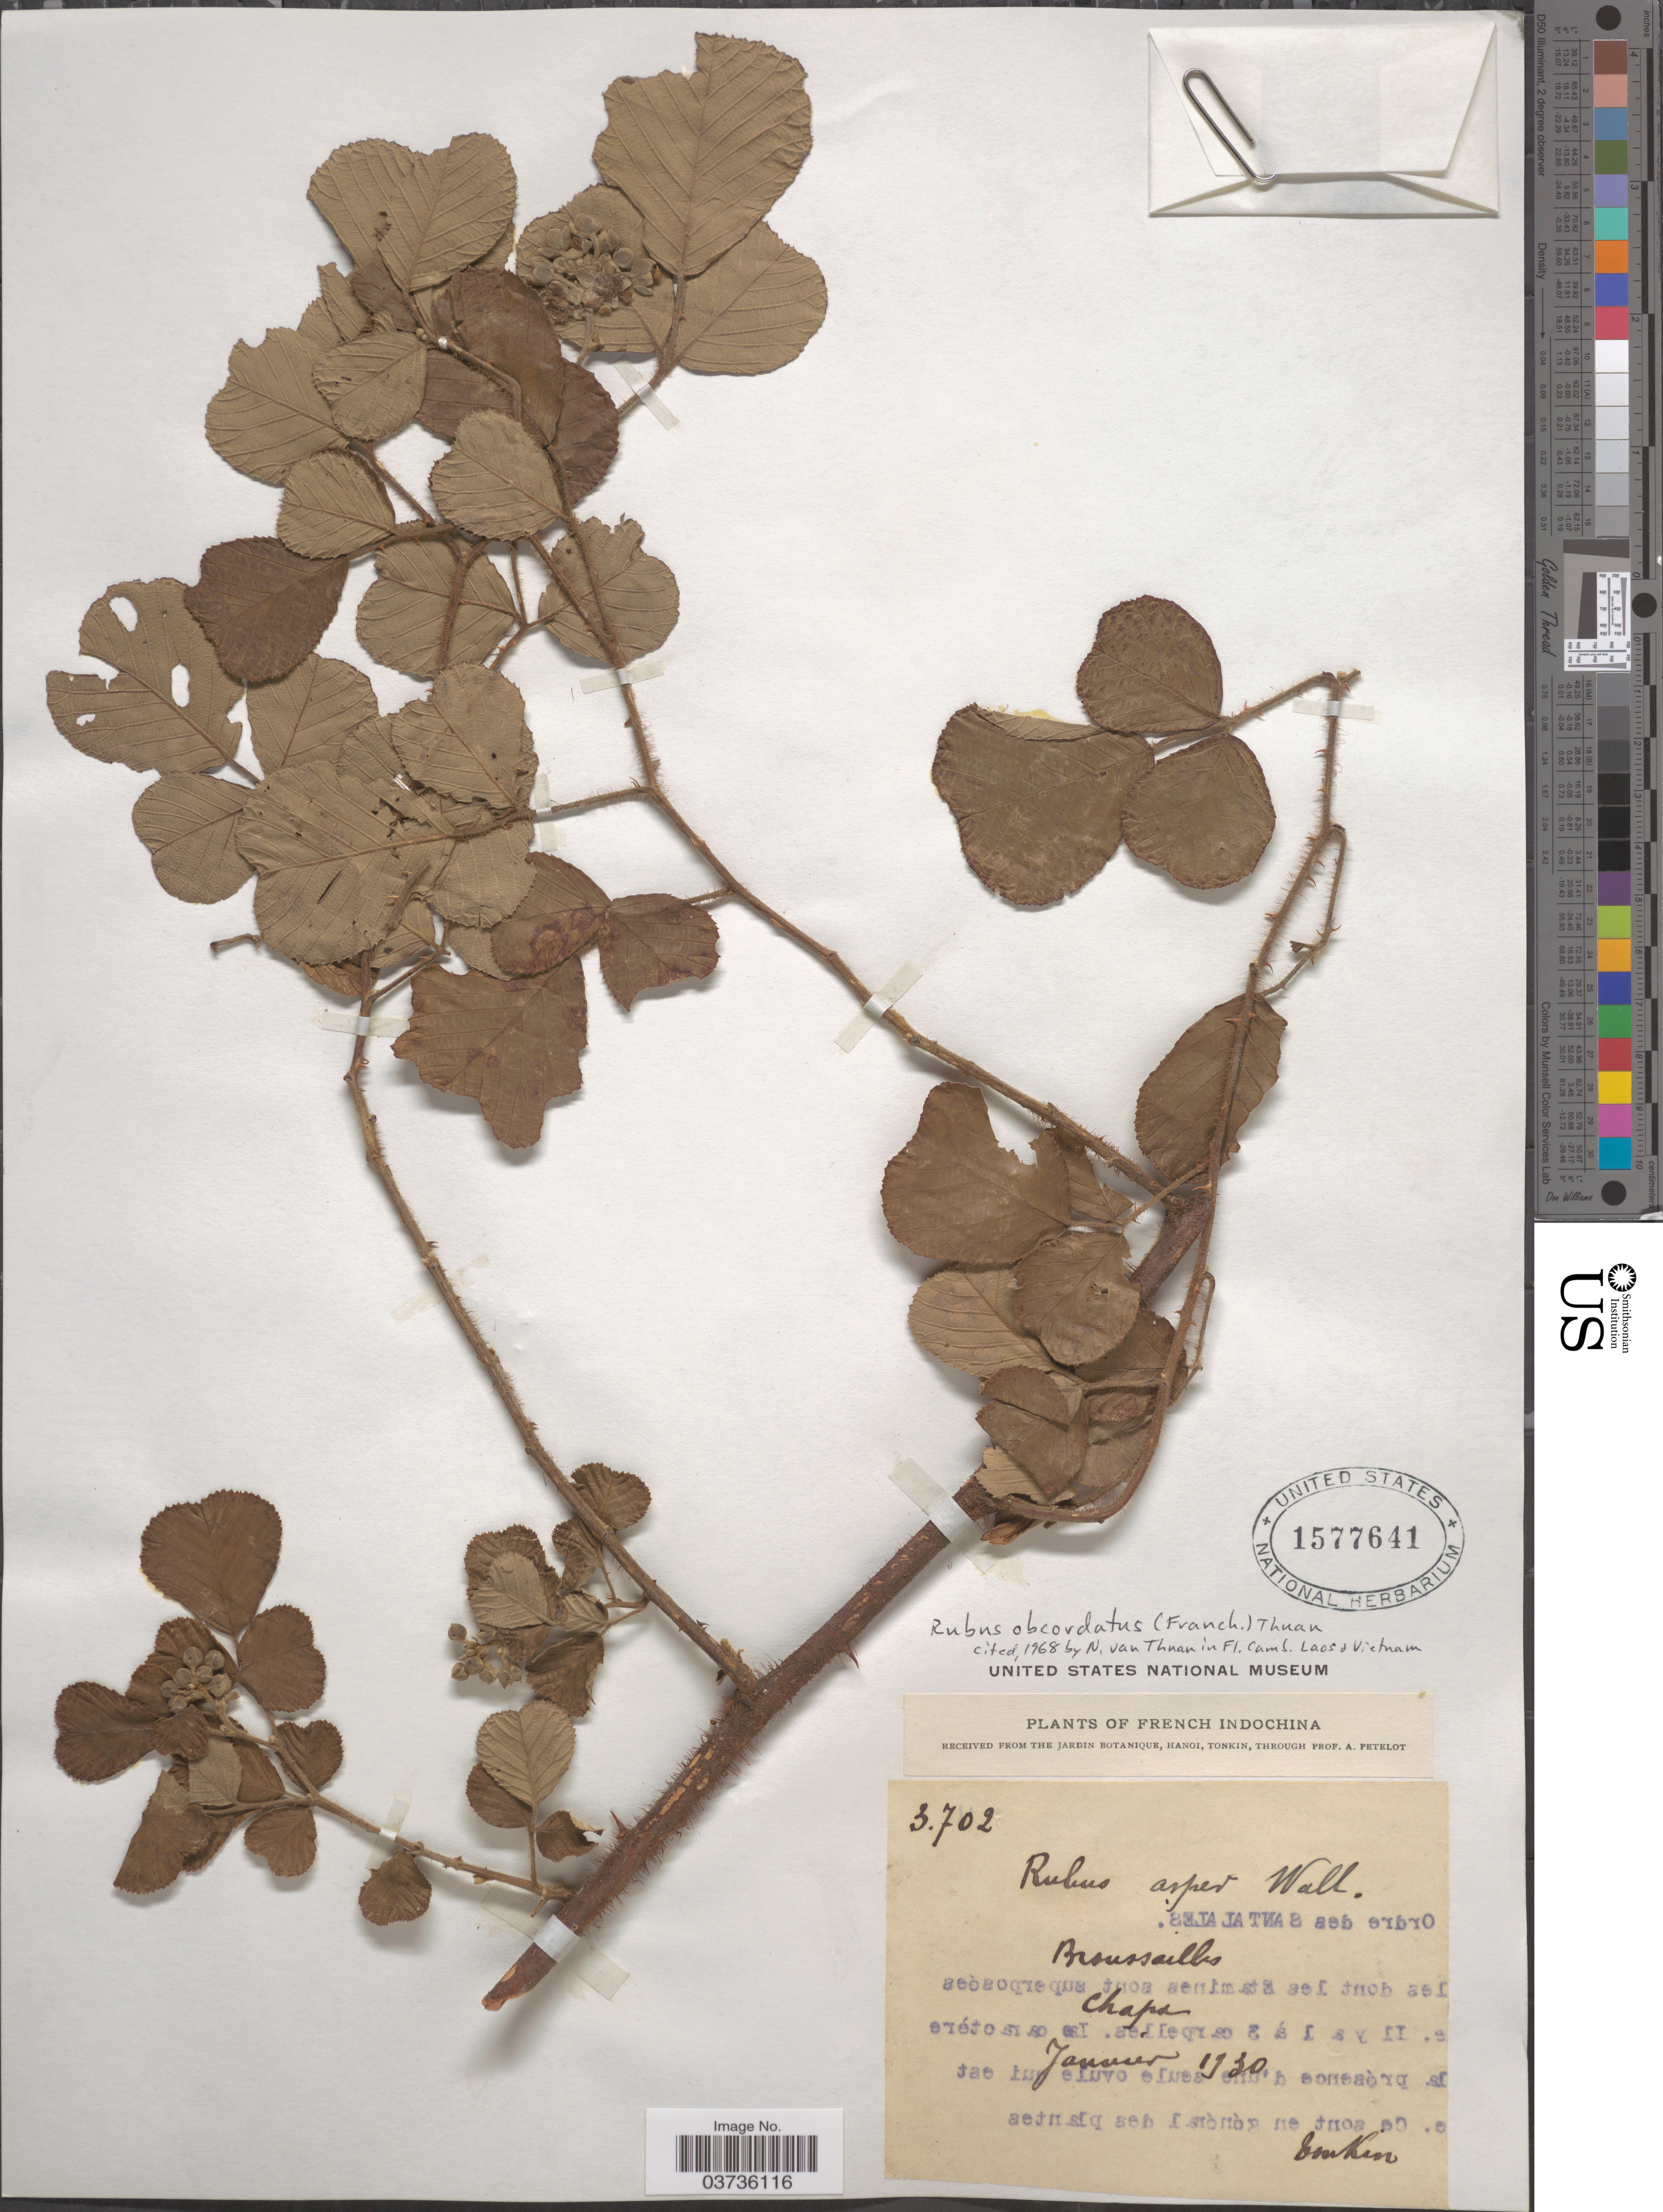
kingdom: Plantae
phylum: Tracheophyta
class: Magnoliopsida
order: Rosales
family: Rosaceae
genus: Rubus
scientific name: Rubus obcordatus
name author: (Franch.) Thuan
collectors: P. A. Pételot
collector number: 3702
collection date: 1930-01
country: Vietnam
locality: French Indochina. Broussailles, Chapa.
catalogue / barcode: US 1577641